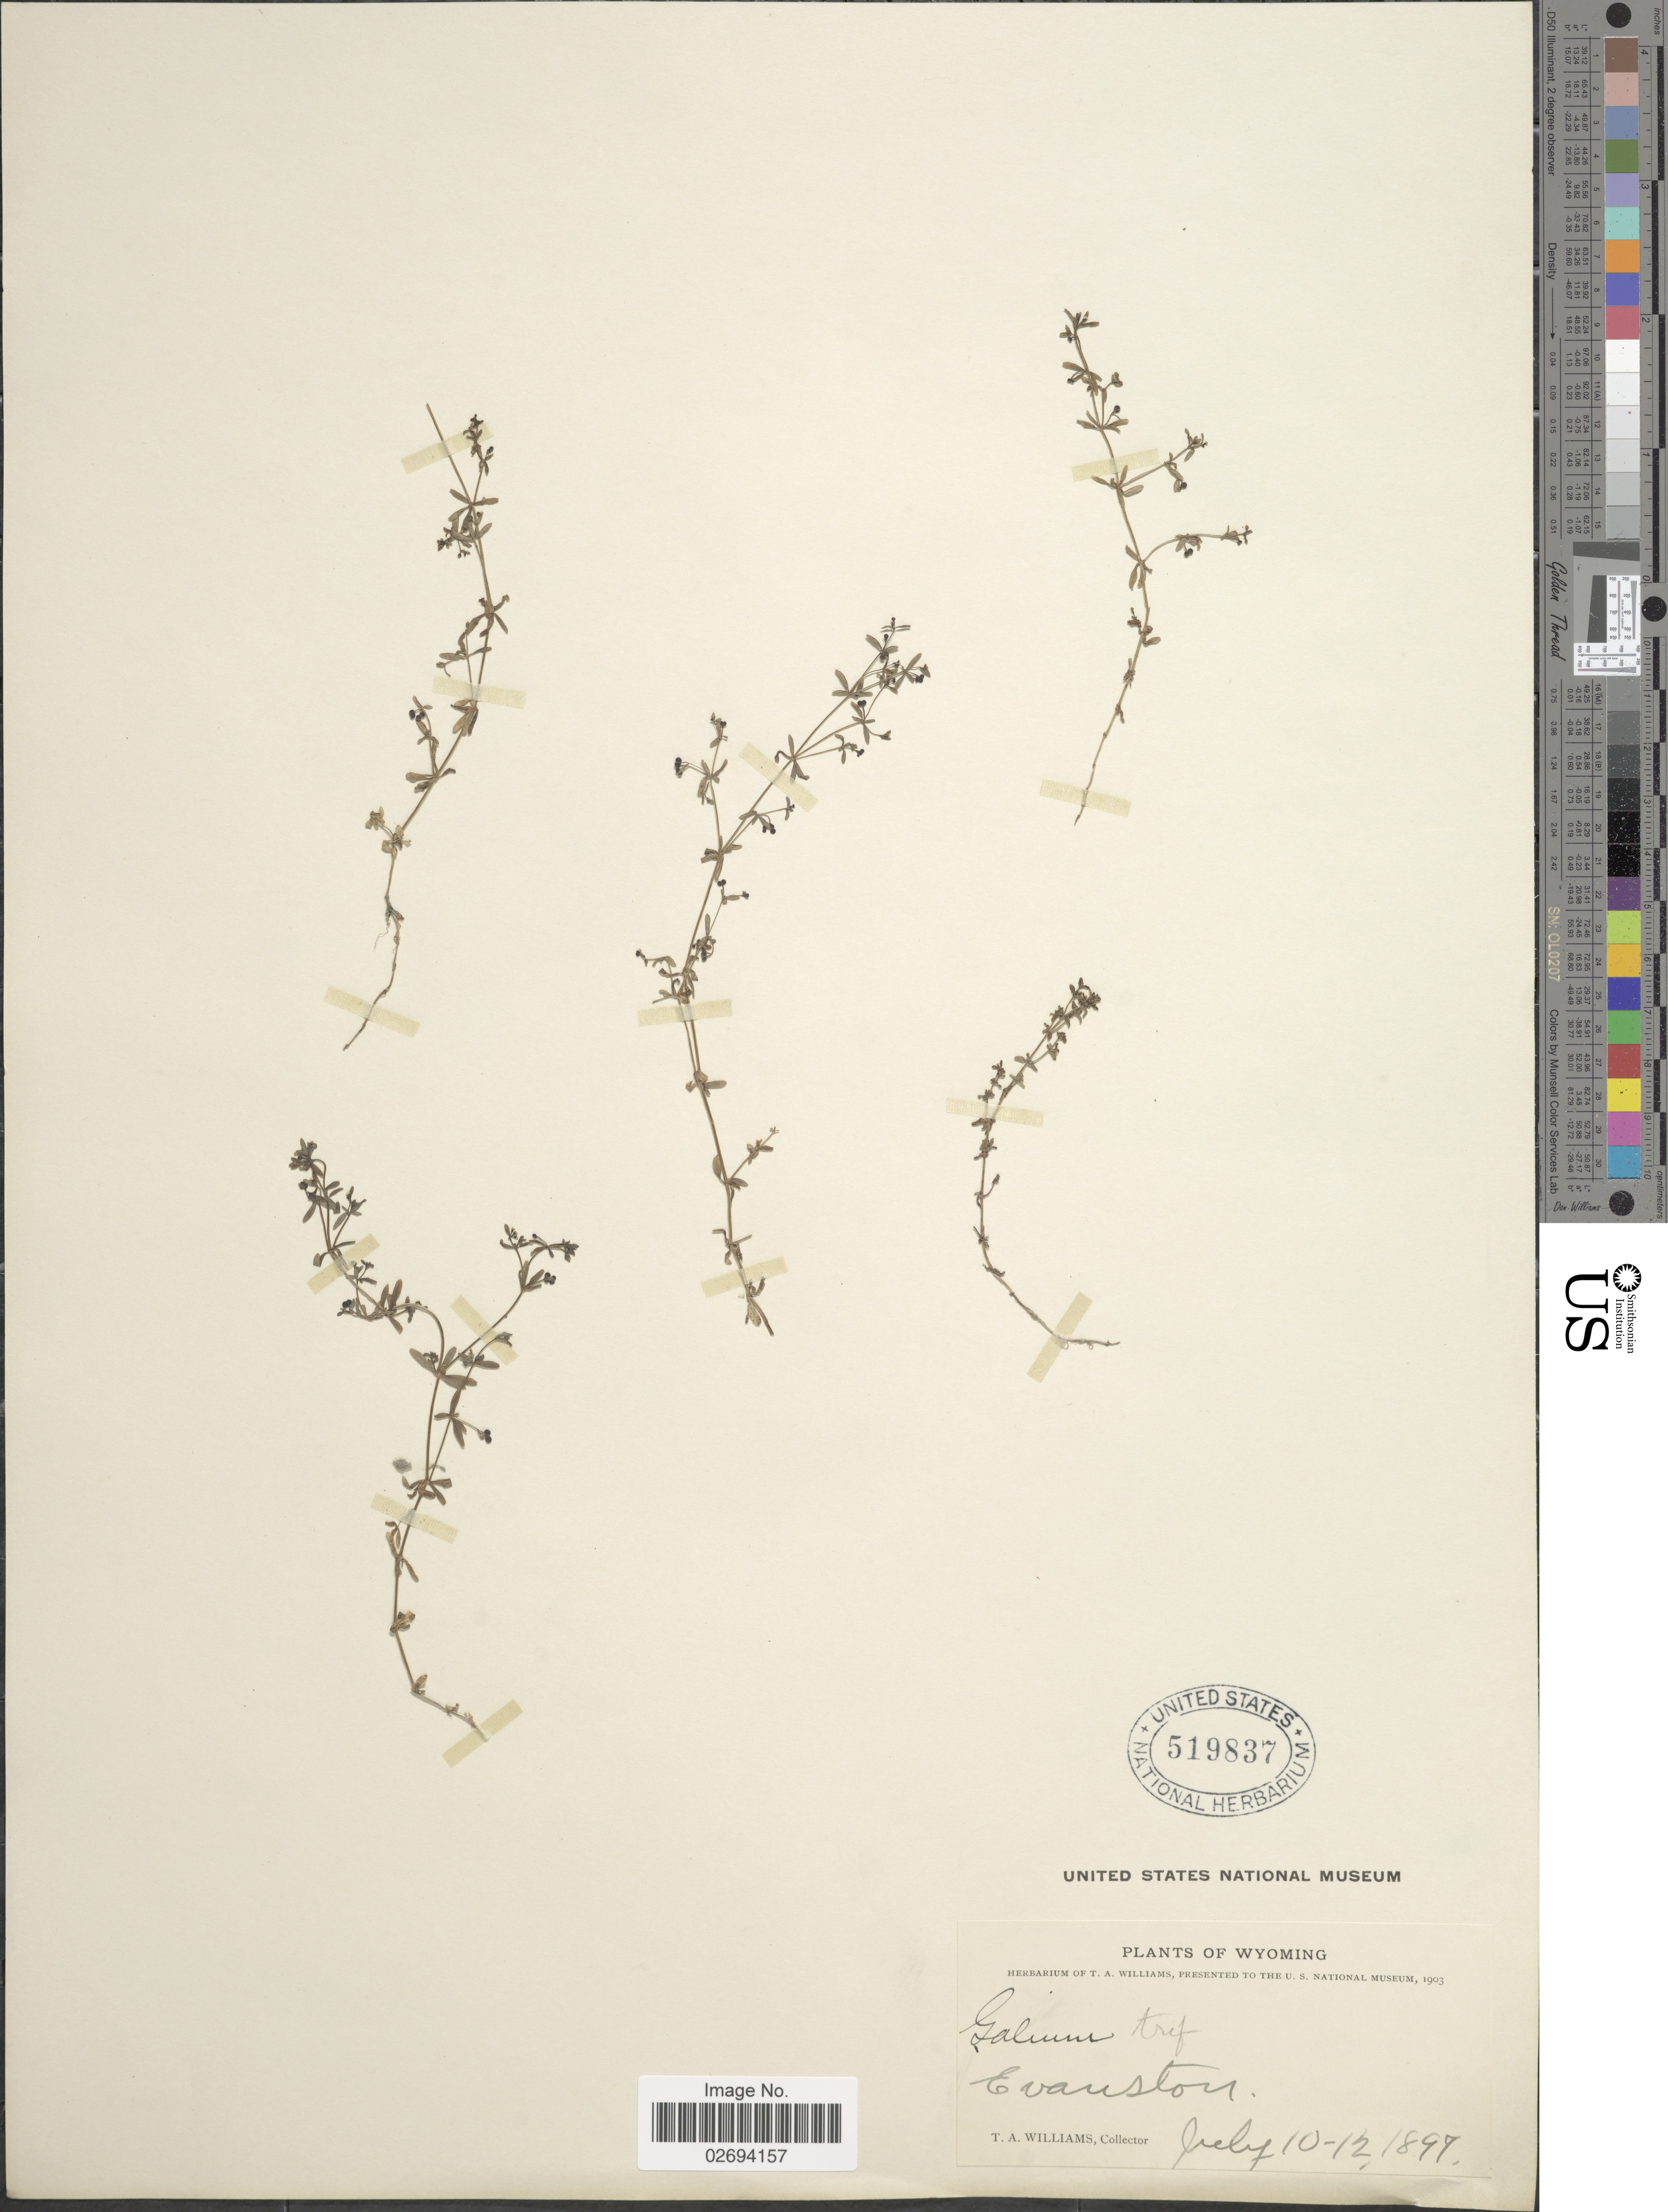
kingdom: Plantae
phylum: Tracheophyta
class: Magnoliopsida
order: Gentianales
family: Rubiaceae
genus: Galium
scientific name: Galium trifidum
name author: L.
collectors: T. A. Williams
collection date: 1897-07-10/1897-07-12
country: United States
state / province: Wyoming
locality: Evanston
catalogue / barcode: US 519837